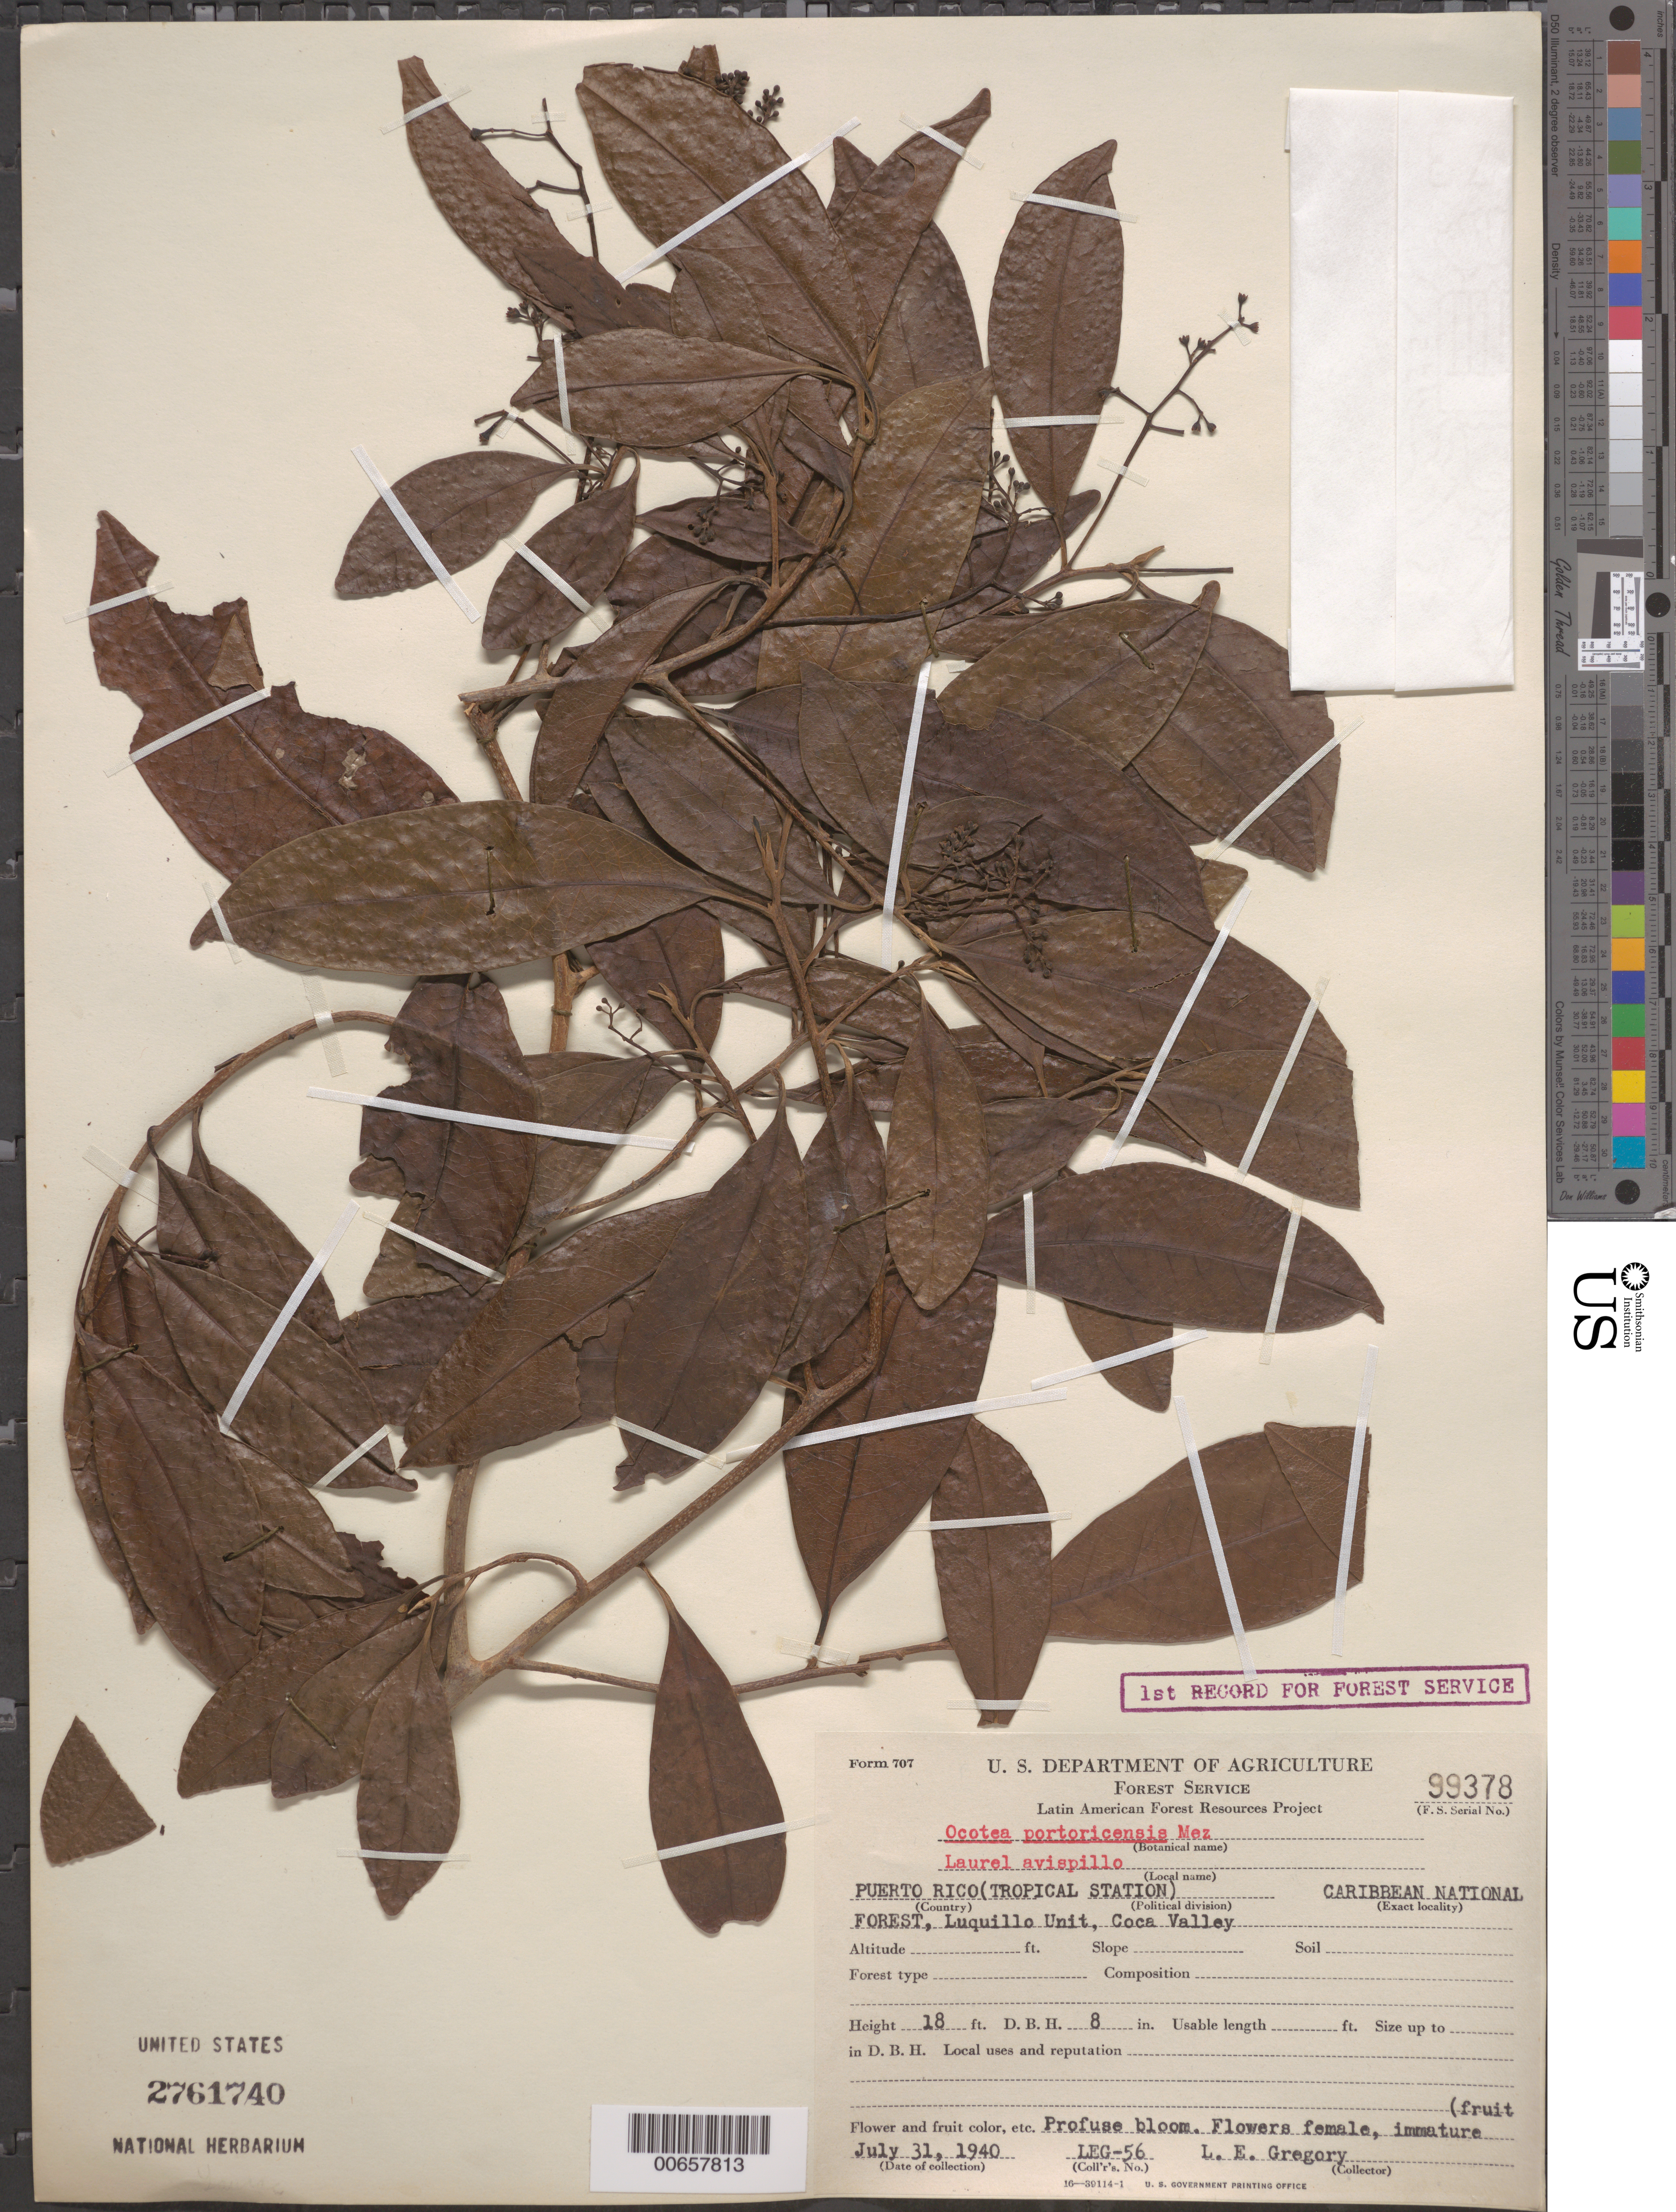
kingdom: Plantae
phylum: Tracheophyta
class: Magnoliopsida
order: Laurales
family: Lauraceae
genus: Ocotea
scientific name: Ocotea portoricensis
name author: Mez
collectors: L. E. Gregory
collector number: LEG-56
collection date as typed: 31 Jul 1940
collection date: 1940-07-31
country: Puerto Rico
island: Greater Antilles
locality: Carib. Natl. Forest, Luquillo Unit, Coca Valley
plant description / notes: Common name: Laurel avispillo; Common name language: Spanish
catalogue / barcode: US 2761740